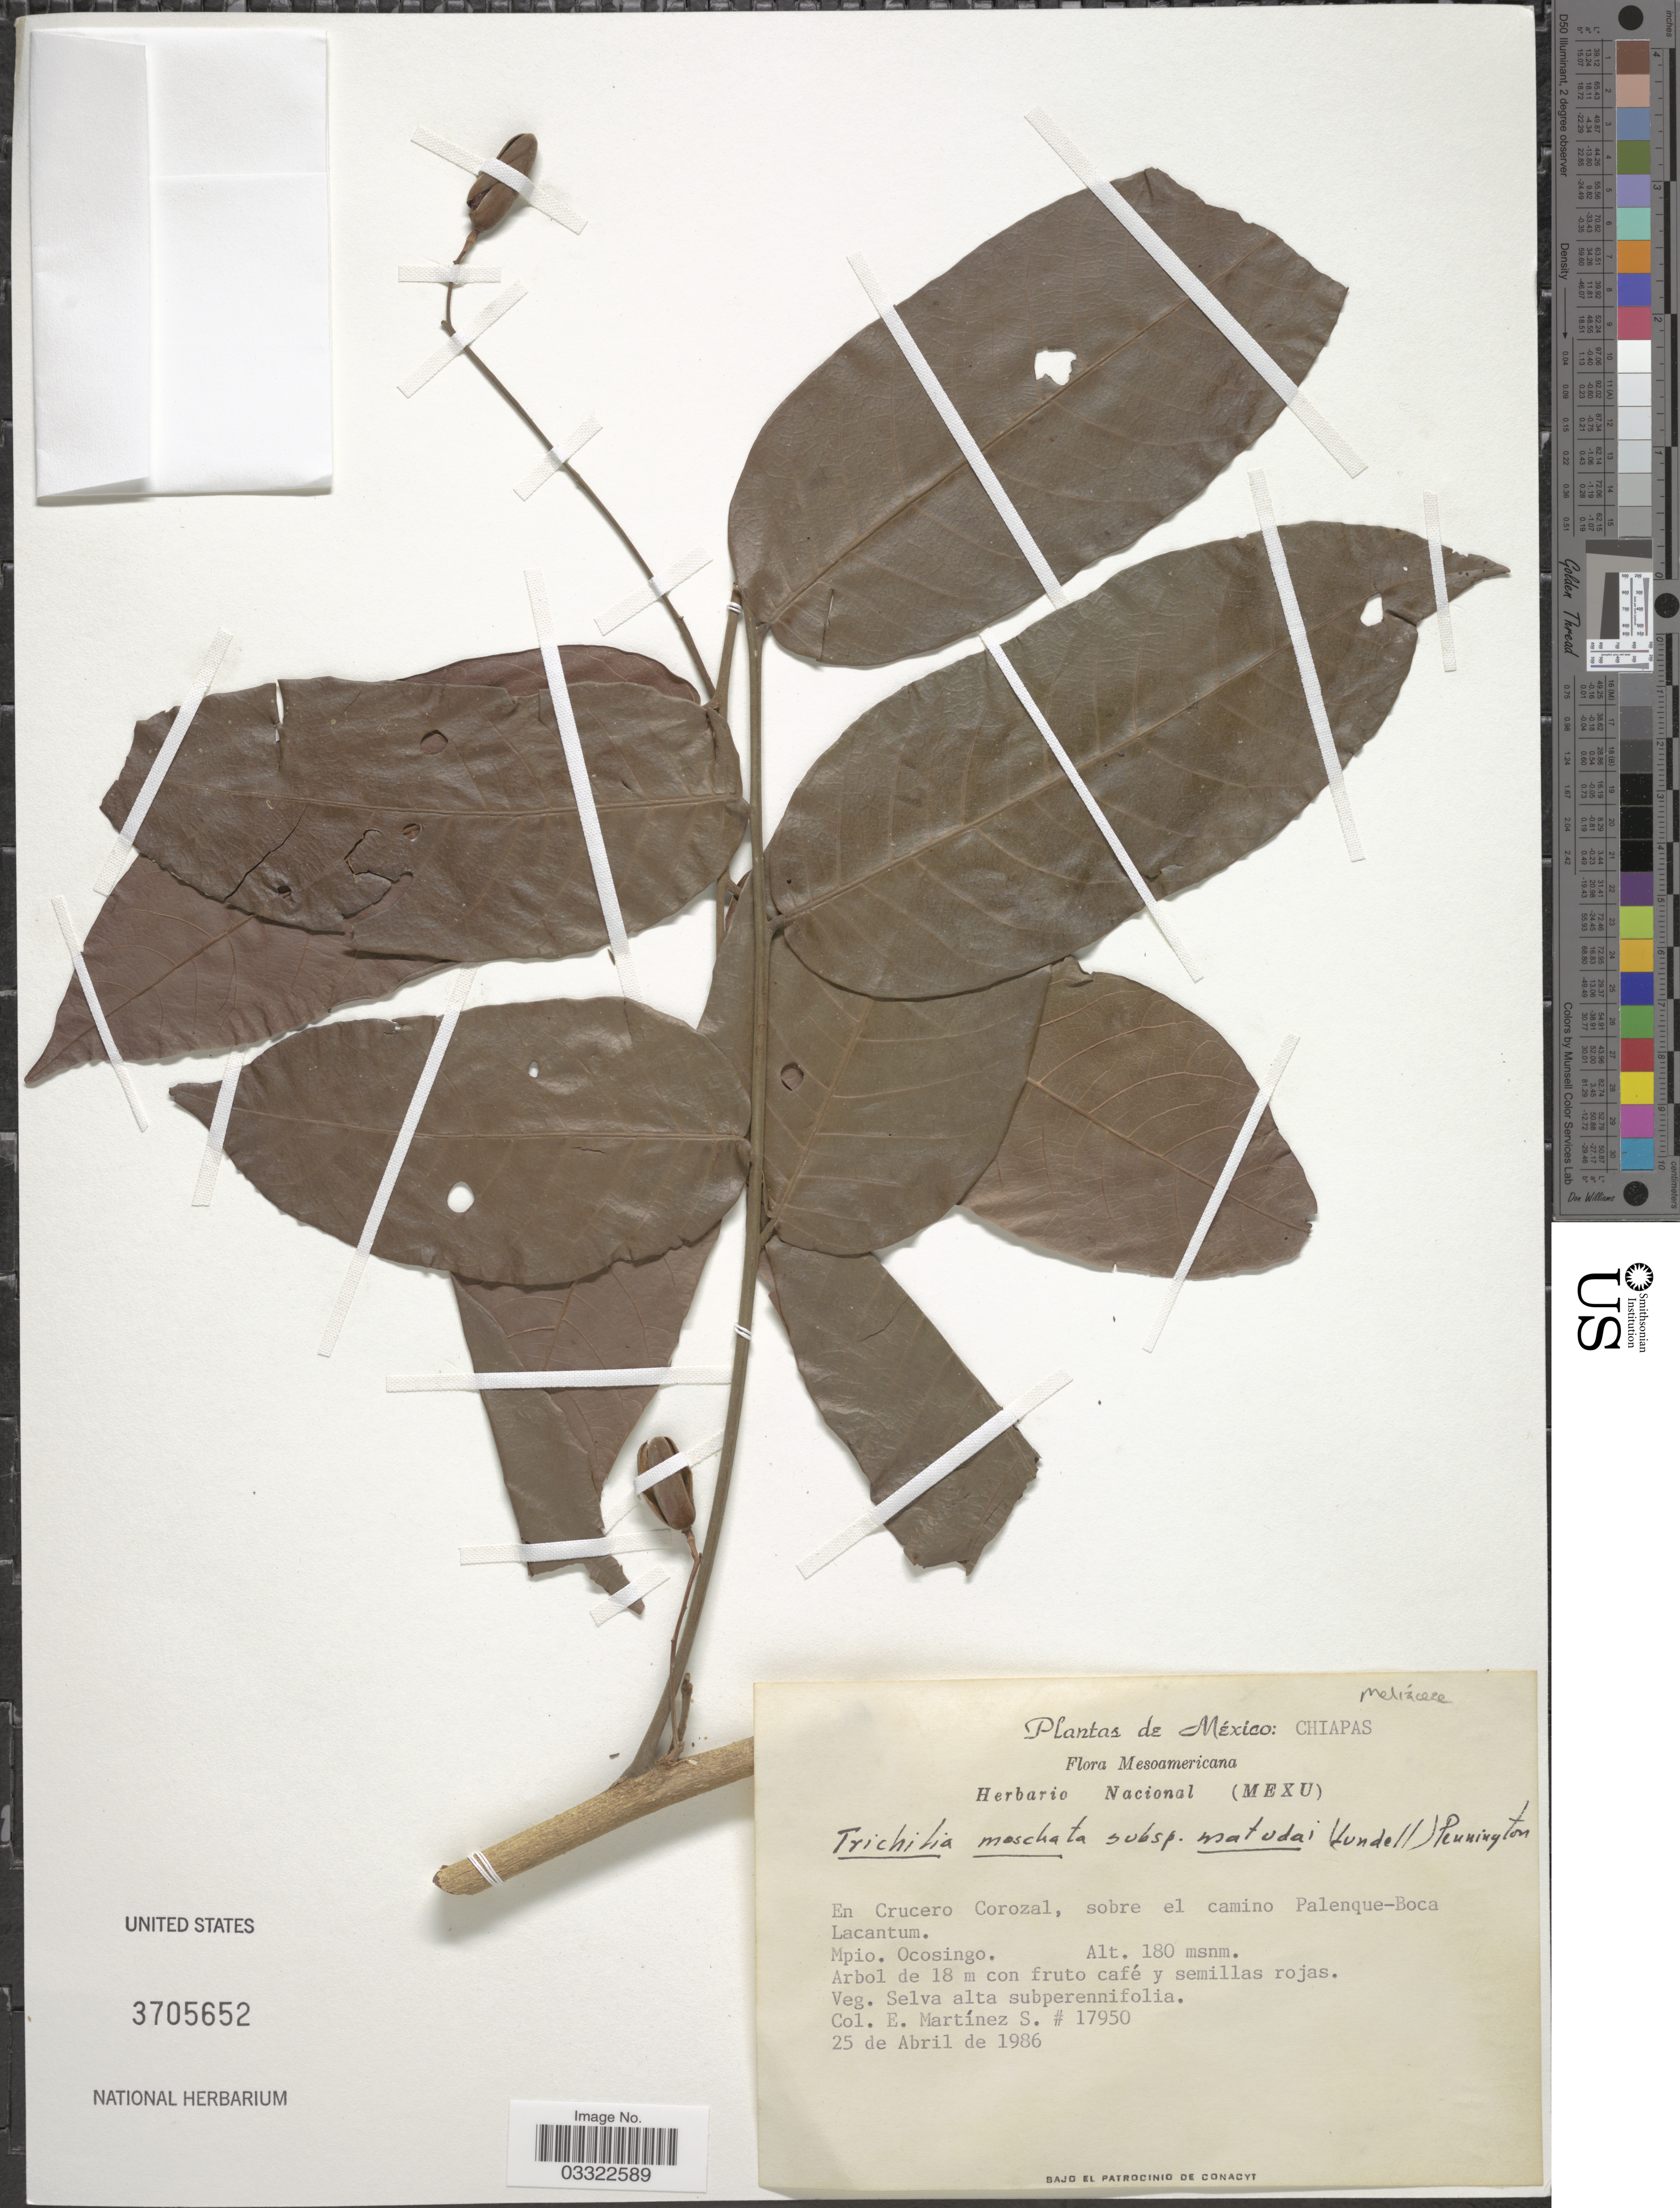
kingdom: Plantae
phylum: Tracheophyta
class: Magnoliopsida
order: Sapindales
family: Meliaceae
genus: Trichilia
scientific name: Trichilia moschata subsp. matudae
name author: (Lundell) T.D. Penn.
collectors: E. M. Martínez S.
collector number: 17950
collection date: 1986-04-25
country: Mexico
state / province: Chiapas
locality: Mesoamericana. [unsure placement] En Crucero Corozal, sobre el camino Palenque-Boca Lacantum. Mpio. Ocosingo.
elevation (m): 180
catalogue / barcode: US 3705652